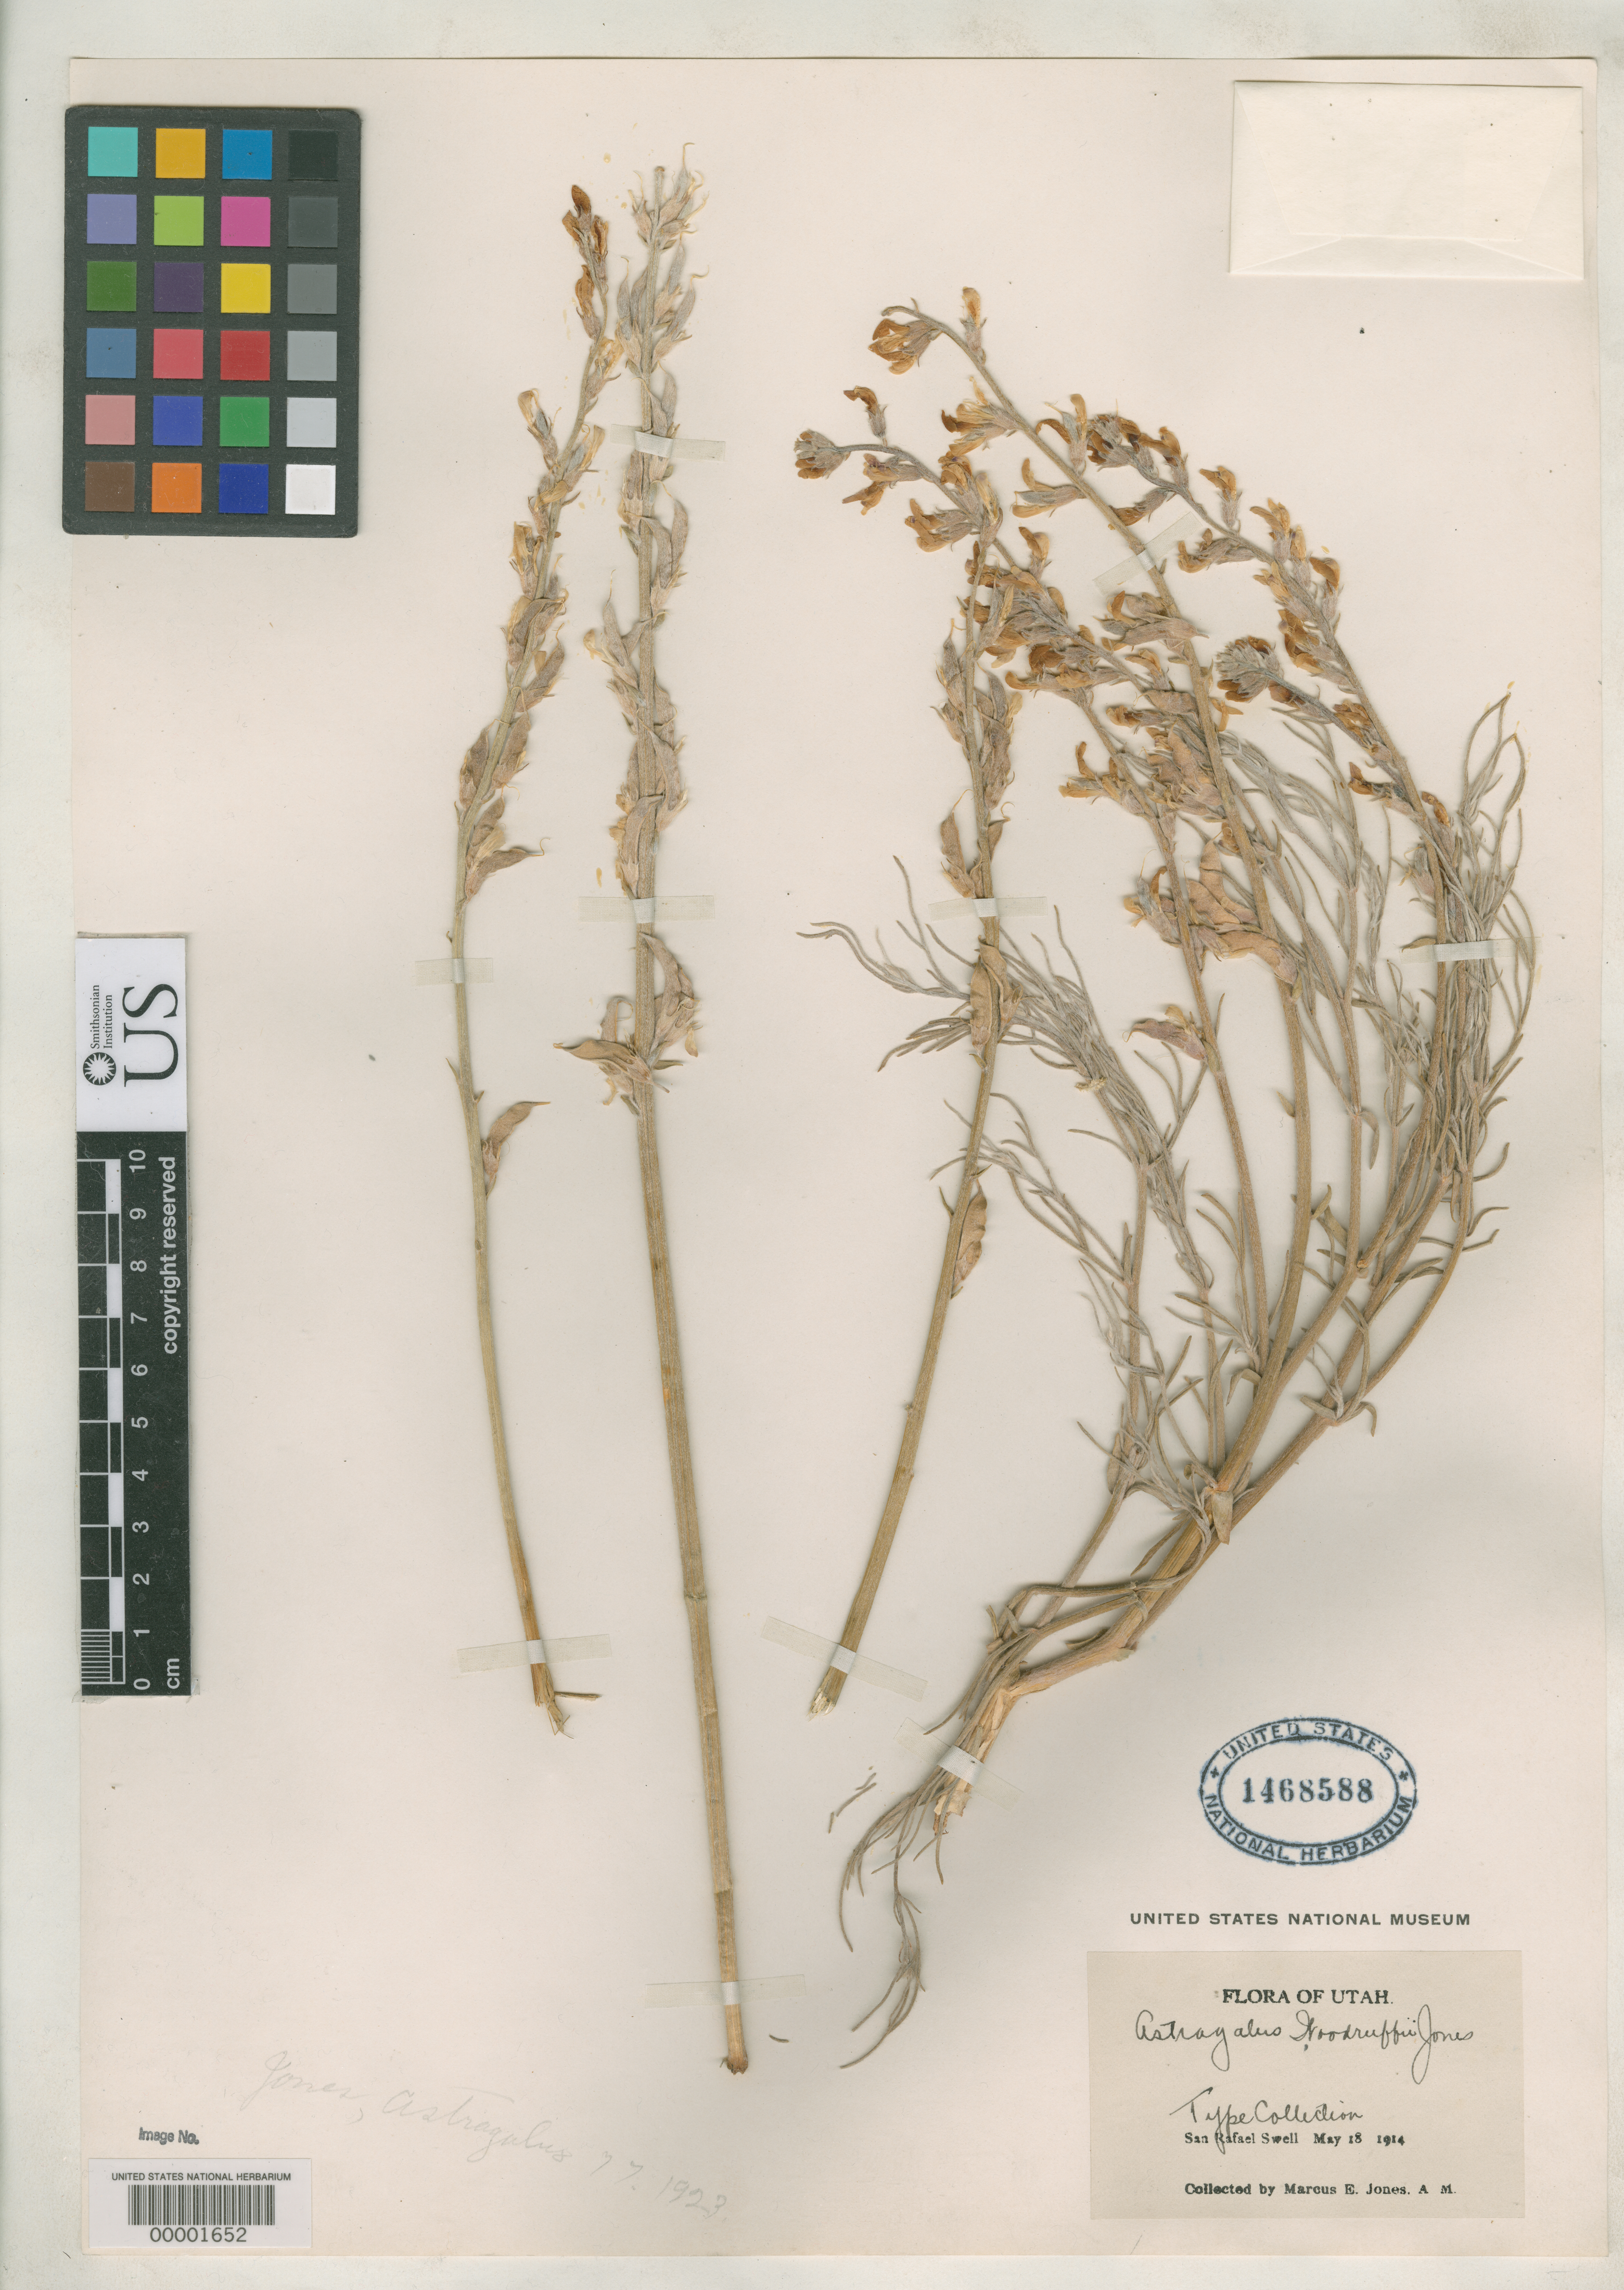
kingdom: Plantae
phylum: Tracheophyta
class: Magnoliopsida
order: Fabales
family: Fabaceae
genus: Astragalus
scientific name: Astragalus woodruffii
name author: M.E. Jones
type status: Type Collection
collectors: M. E. Jones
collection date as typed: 18 May 1914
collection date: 1914-05-18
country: United States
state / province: Utah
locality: San Rafael Swell.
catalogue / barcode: US 1468588